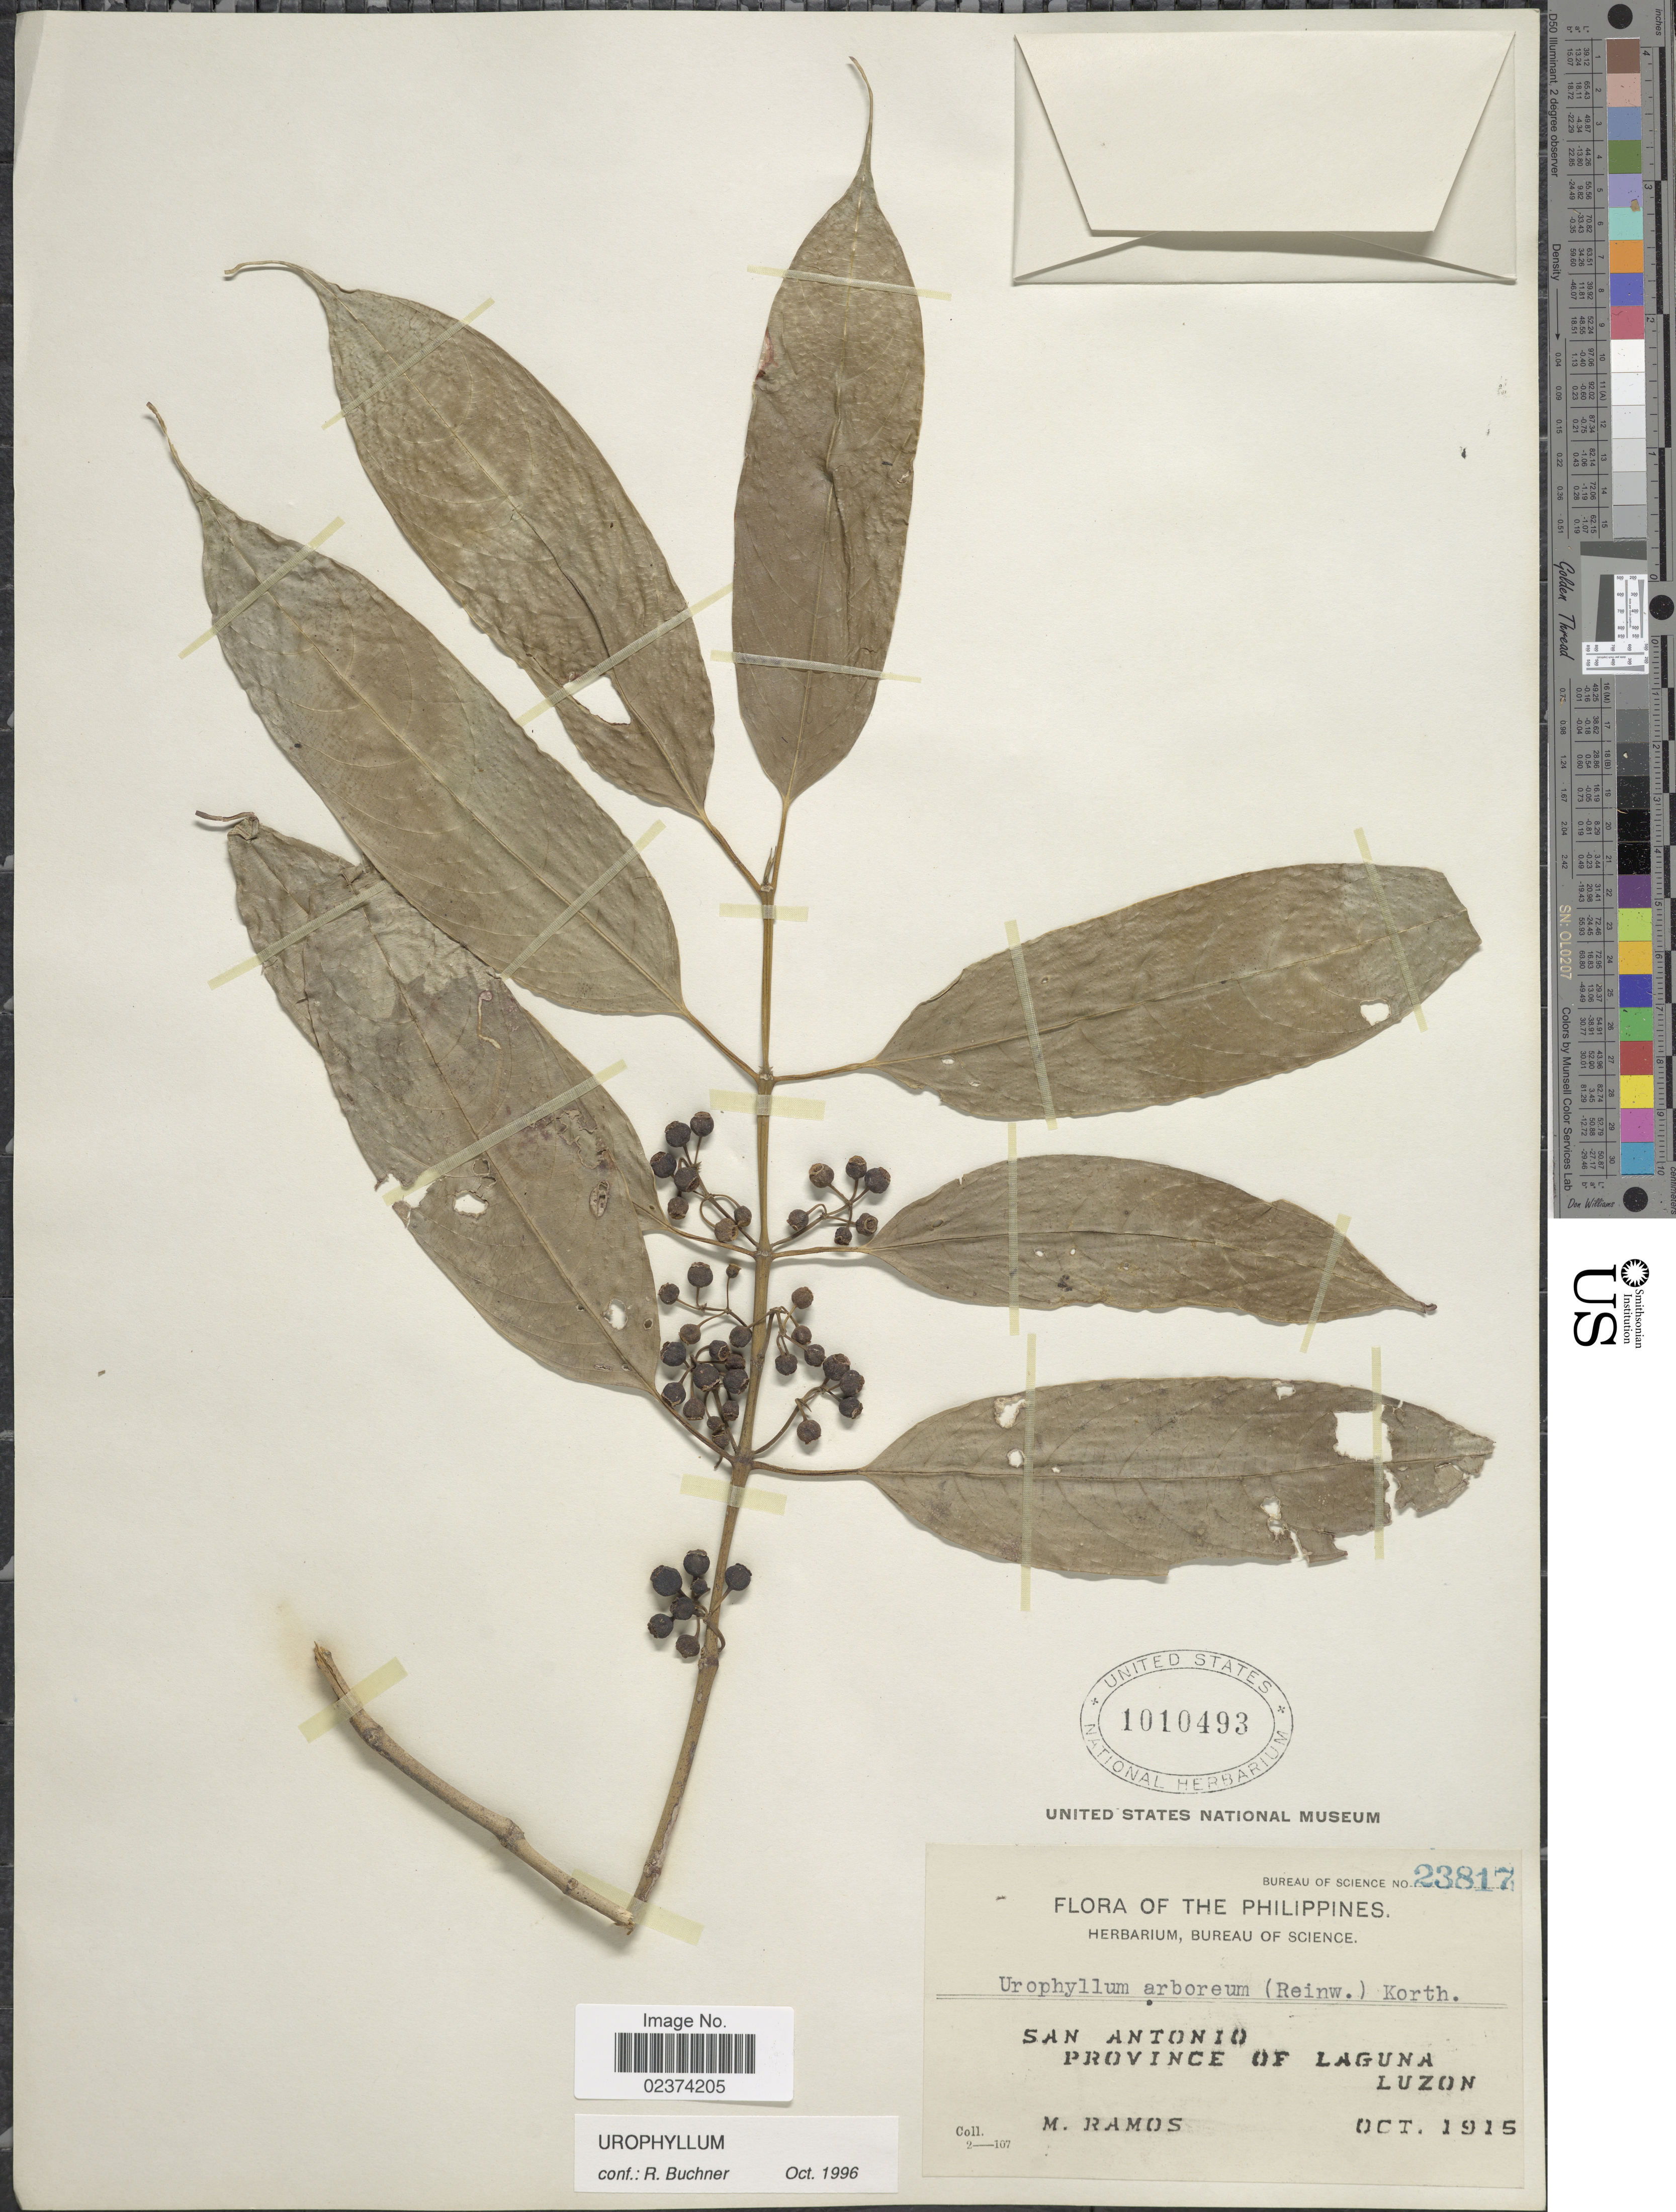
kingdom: Plantae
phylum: Tracheophyta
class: Magnoliopsida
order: Gentianales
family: Rubiaceae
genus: Urophyllum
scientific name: Urophyllum sp.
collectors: M. Ramos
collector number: Bureau of Science 23817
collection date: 1915-10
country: Philippines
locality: San Antonio, Province of Laguna, Luzon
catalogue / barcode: US 1010493